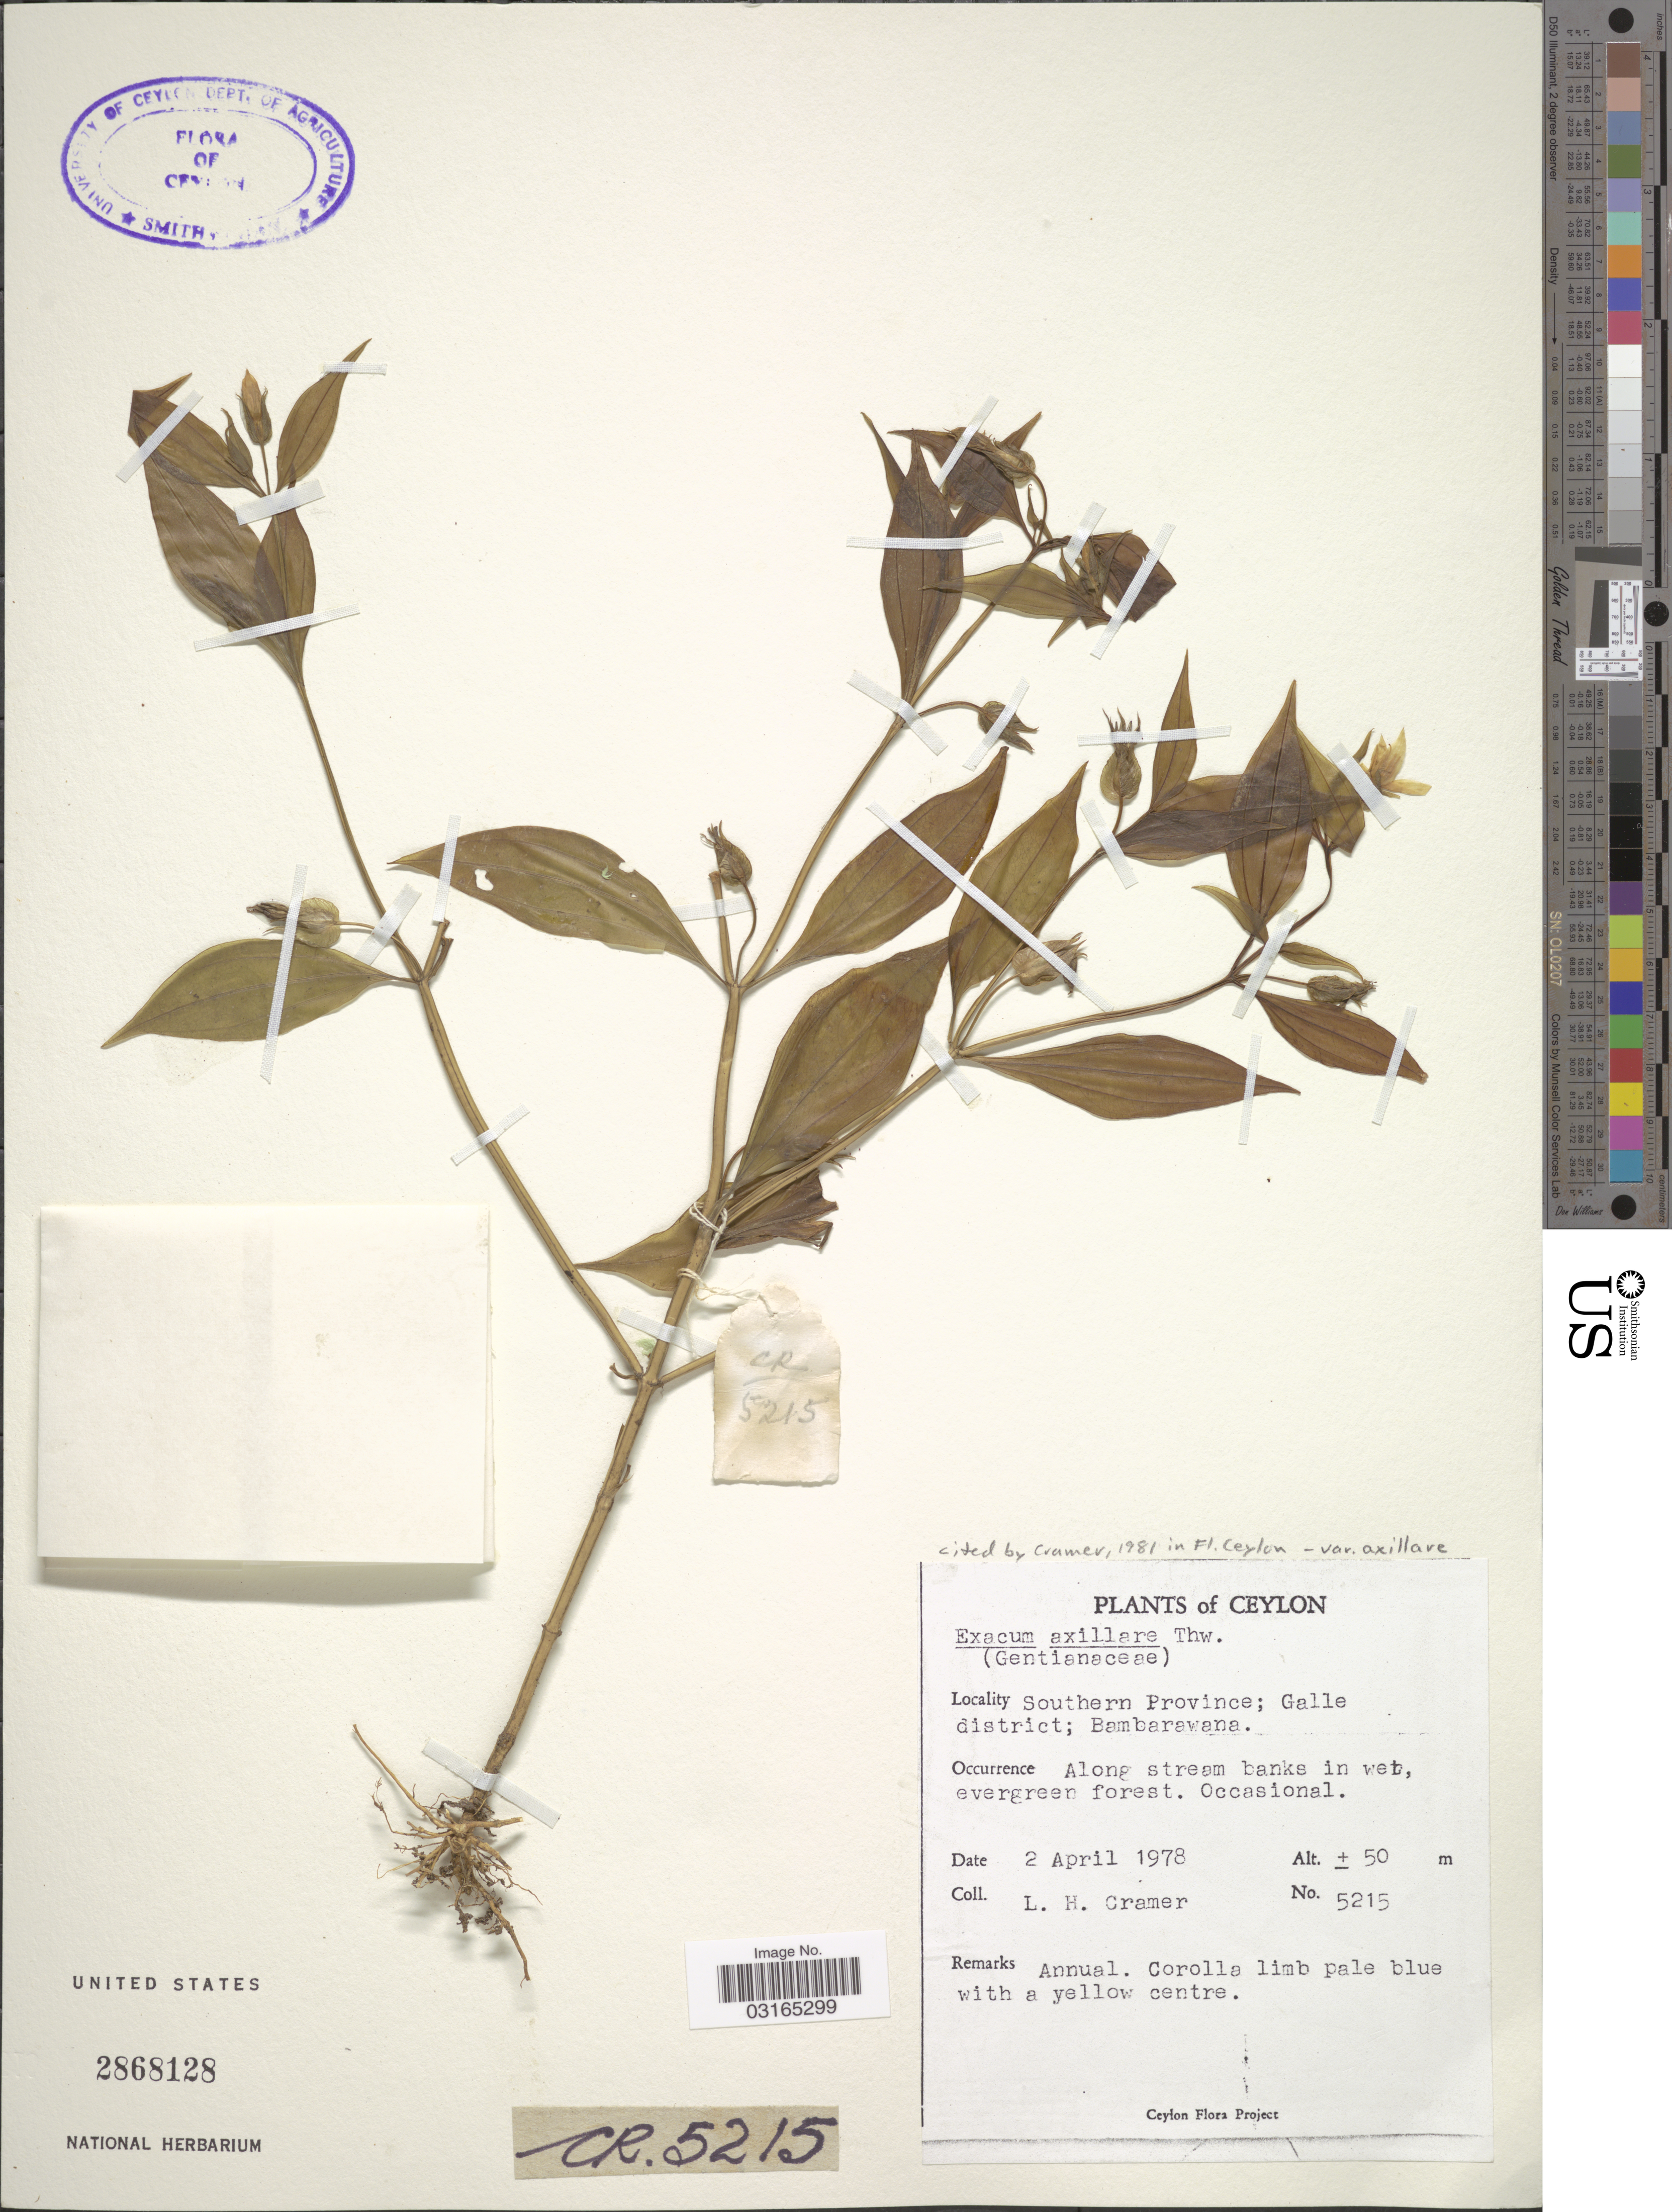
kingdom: Plantae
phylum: Tracheophyta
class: Magnoliopsida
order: Gentianales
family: Gentianaceae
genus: Exacum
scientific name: Exacum axillare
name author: Thwaites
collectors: L. H. Cramer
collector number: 5215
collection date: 1978-04-02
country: Sri Lanka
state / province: Southern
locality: Ceylon. Galle district; Bambarawana.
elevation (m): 50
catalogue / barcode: US 2868128